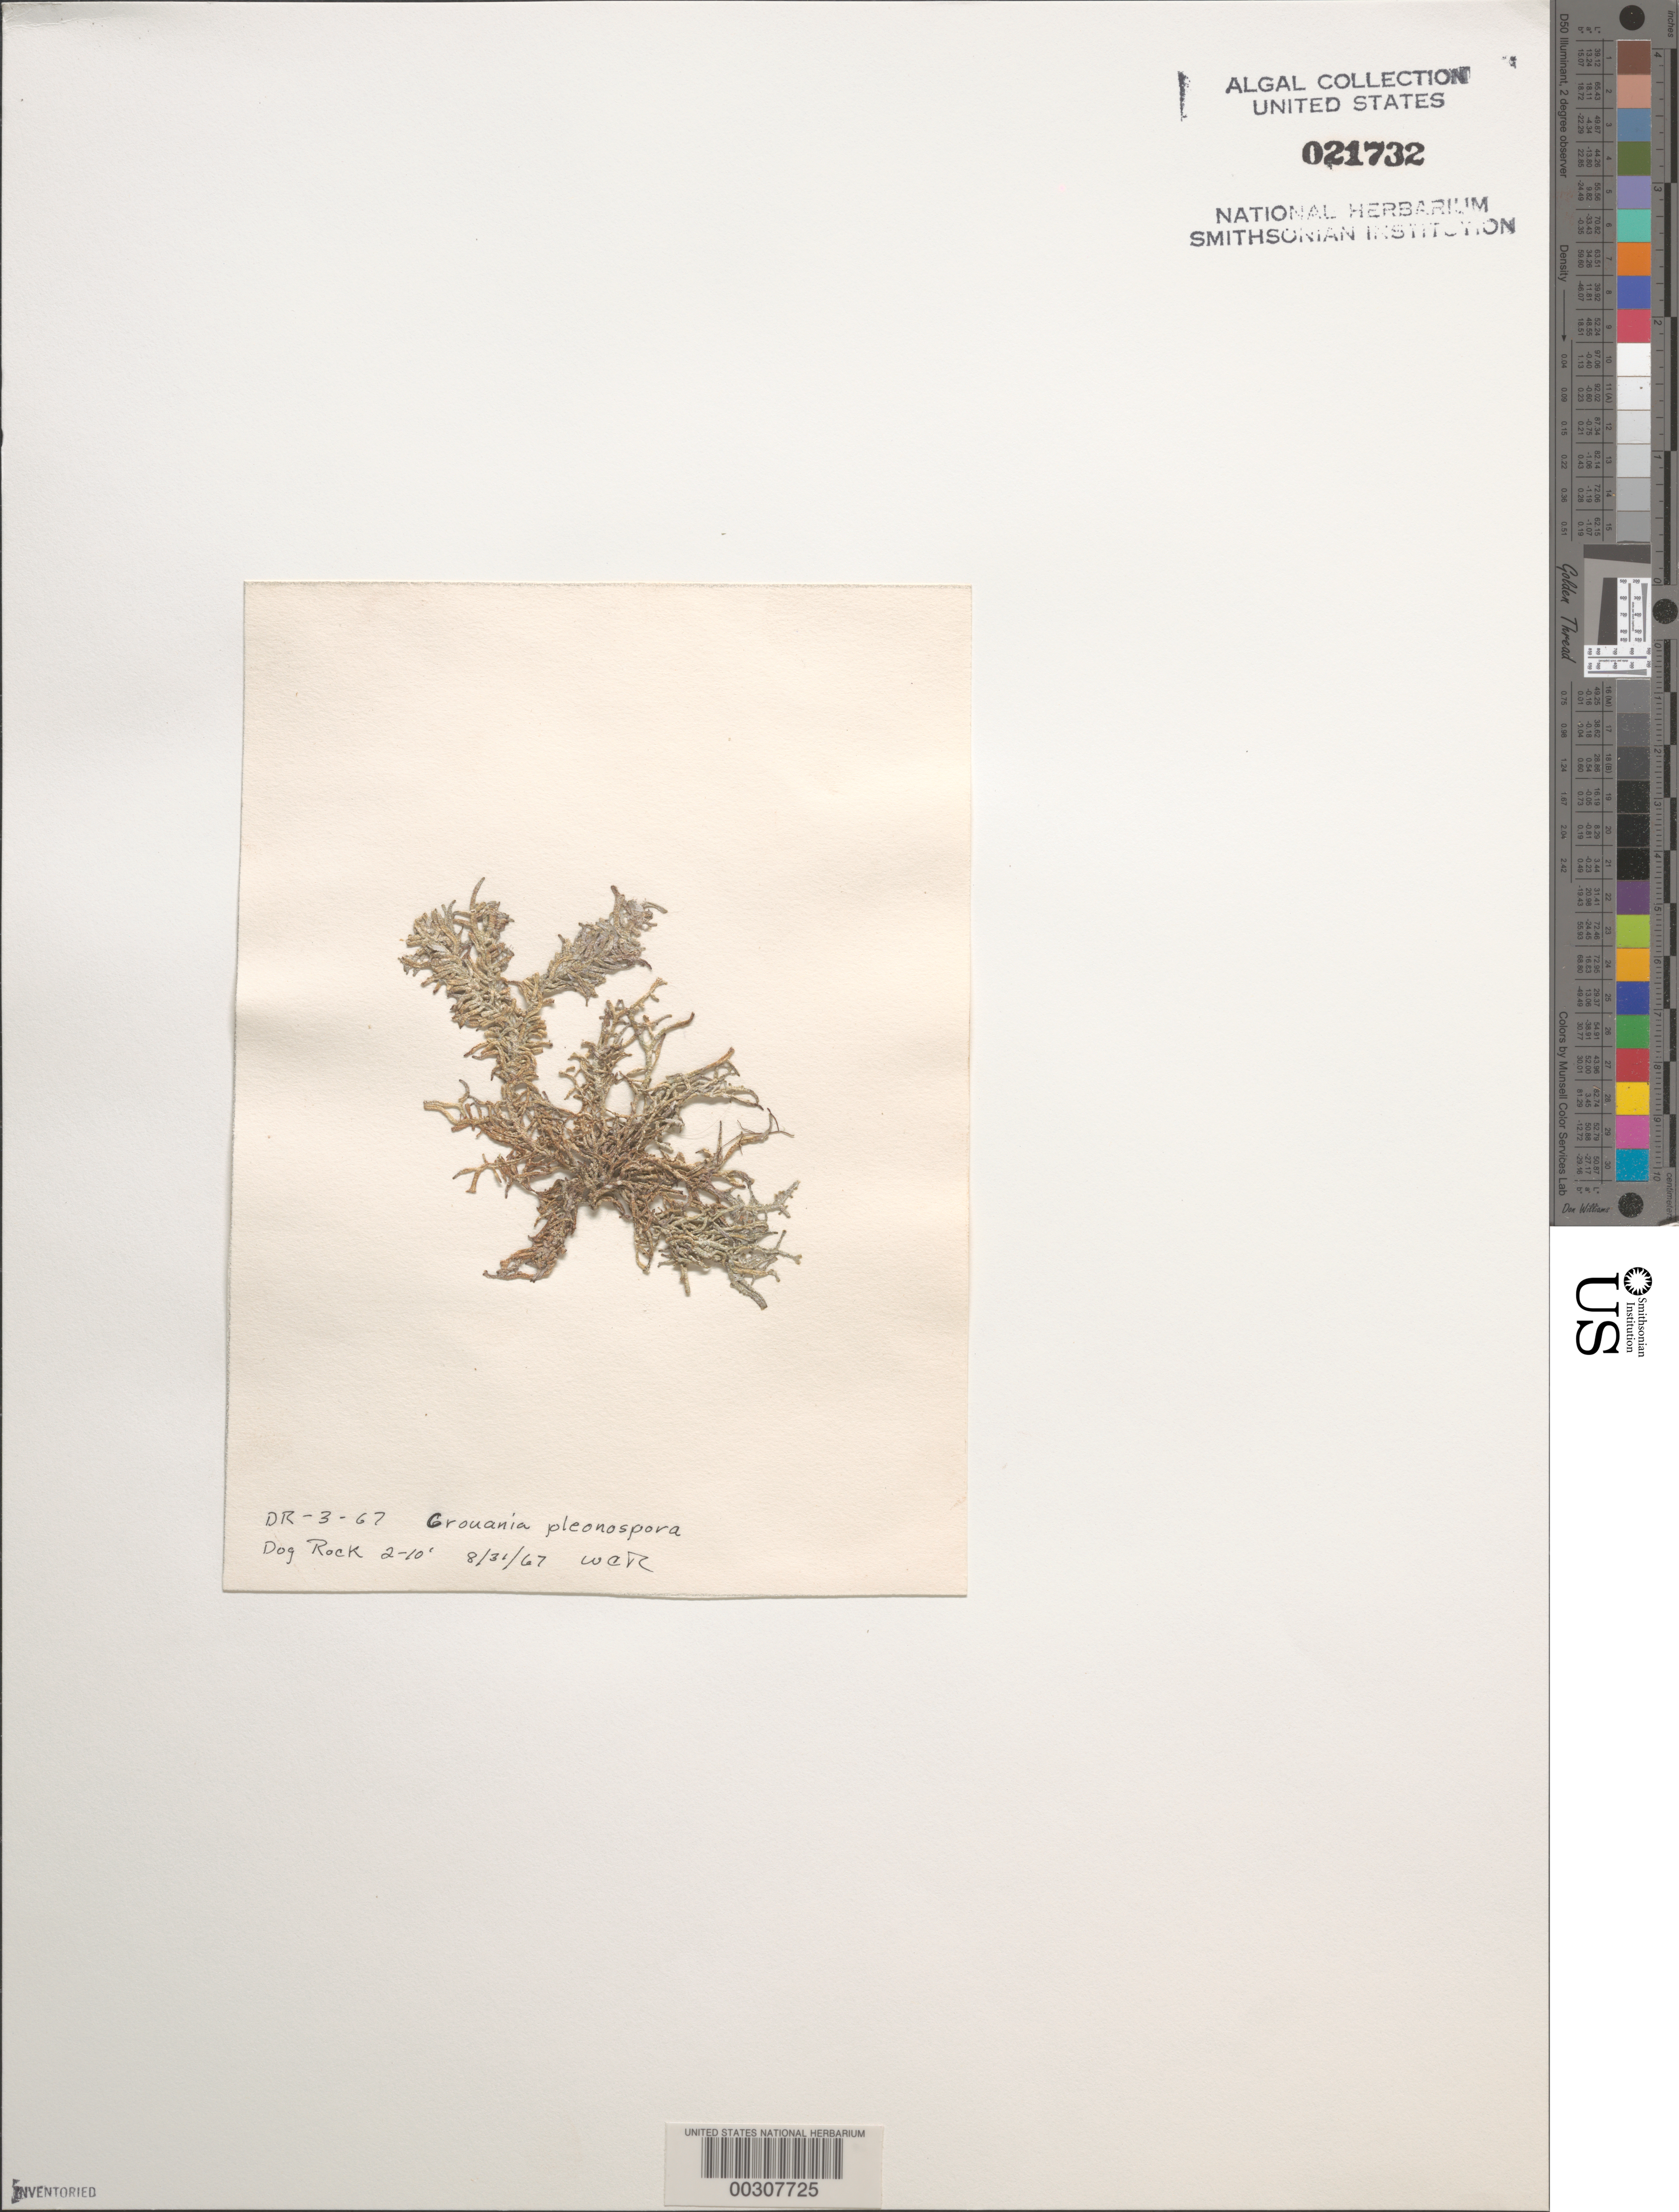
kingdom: Plantae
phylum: Rhodophyta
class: Florideophyceae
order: Ceramiales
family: Callithamniaceae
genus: Crouania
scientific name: Crouania pleonospora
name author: W.R. Taylor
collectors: W. C. Roth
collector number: Dr-3-67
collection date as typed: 31 Aug 1967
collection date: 1967-08-31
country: United States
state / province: Florida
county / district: Monroe County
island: Cay Sal (Dog Rock)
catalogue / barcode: US 21732